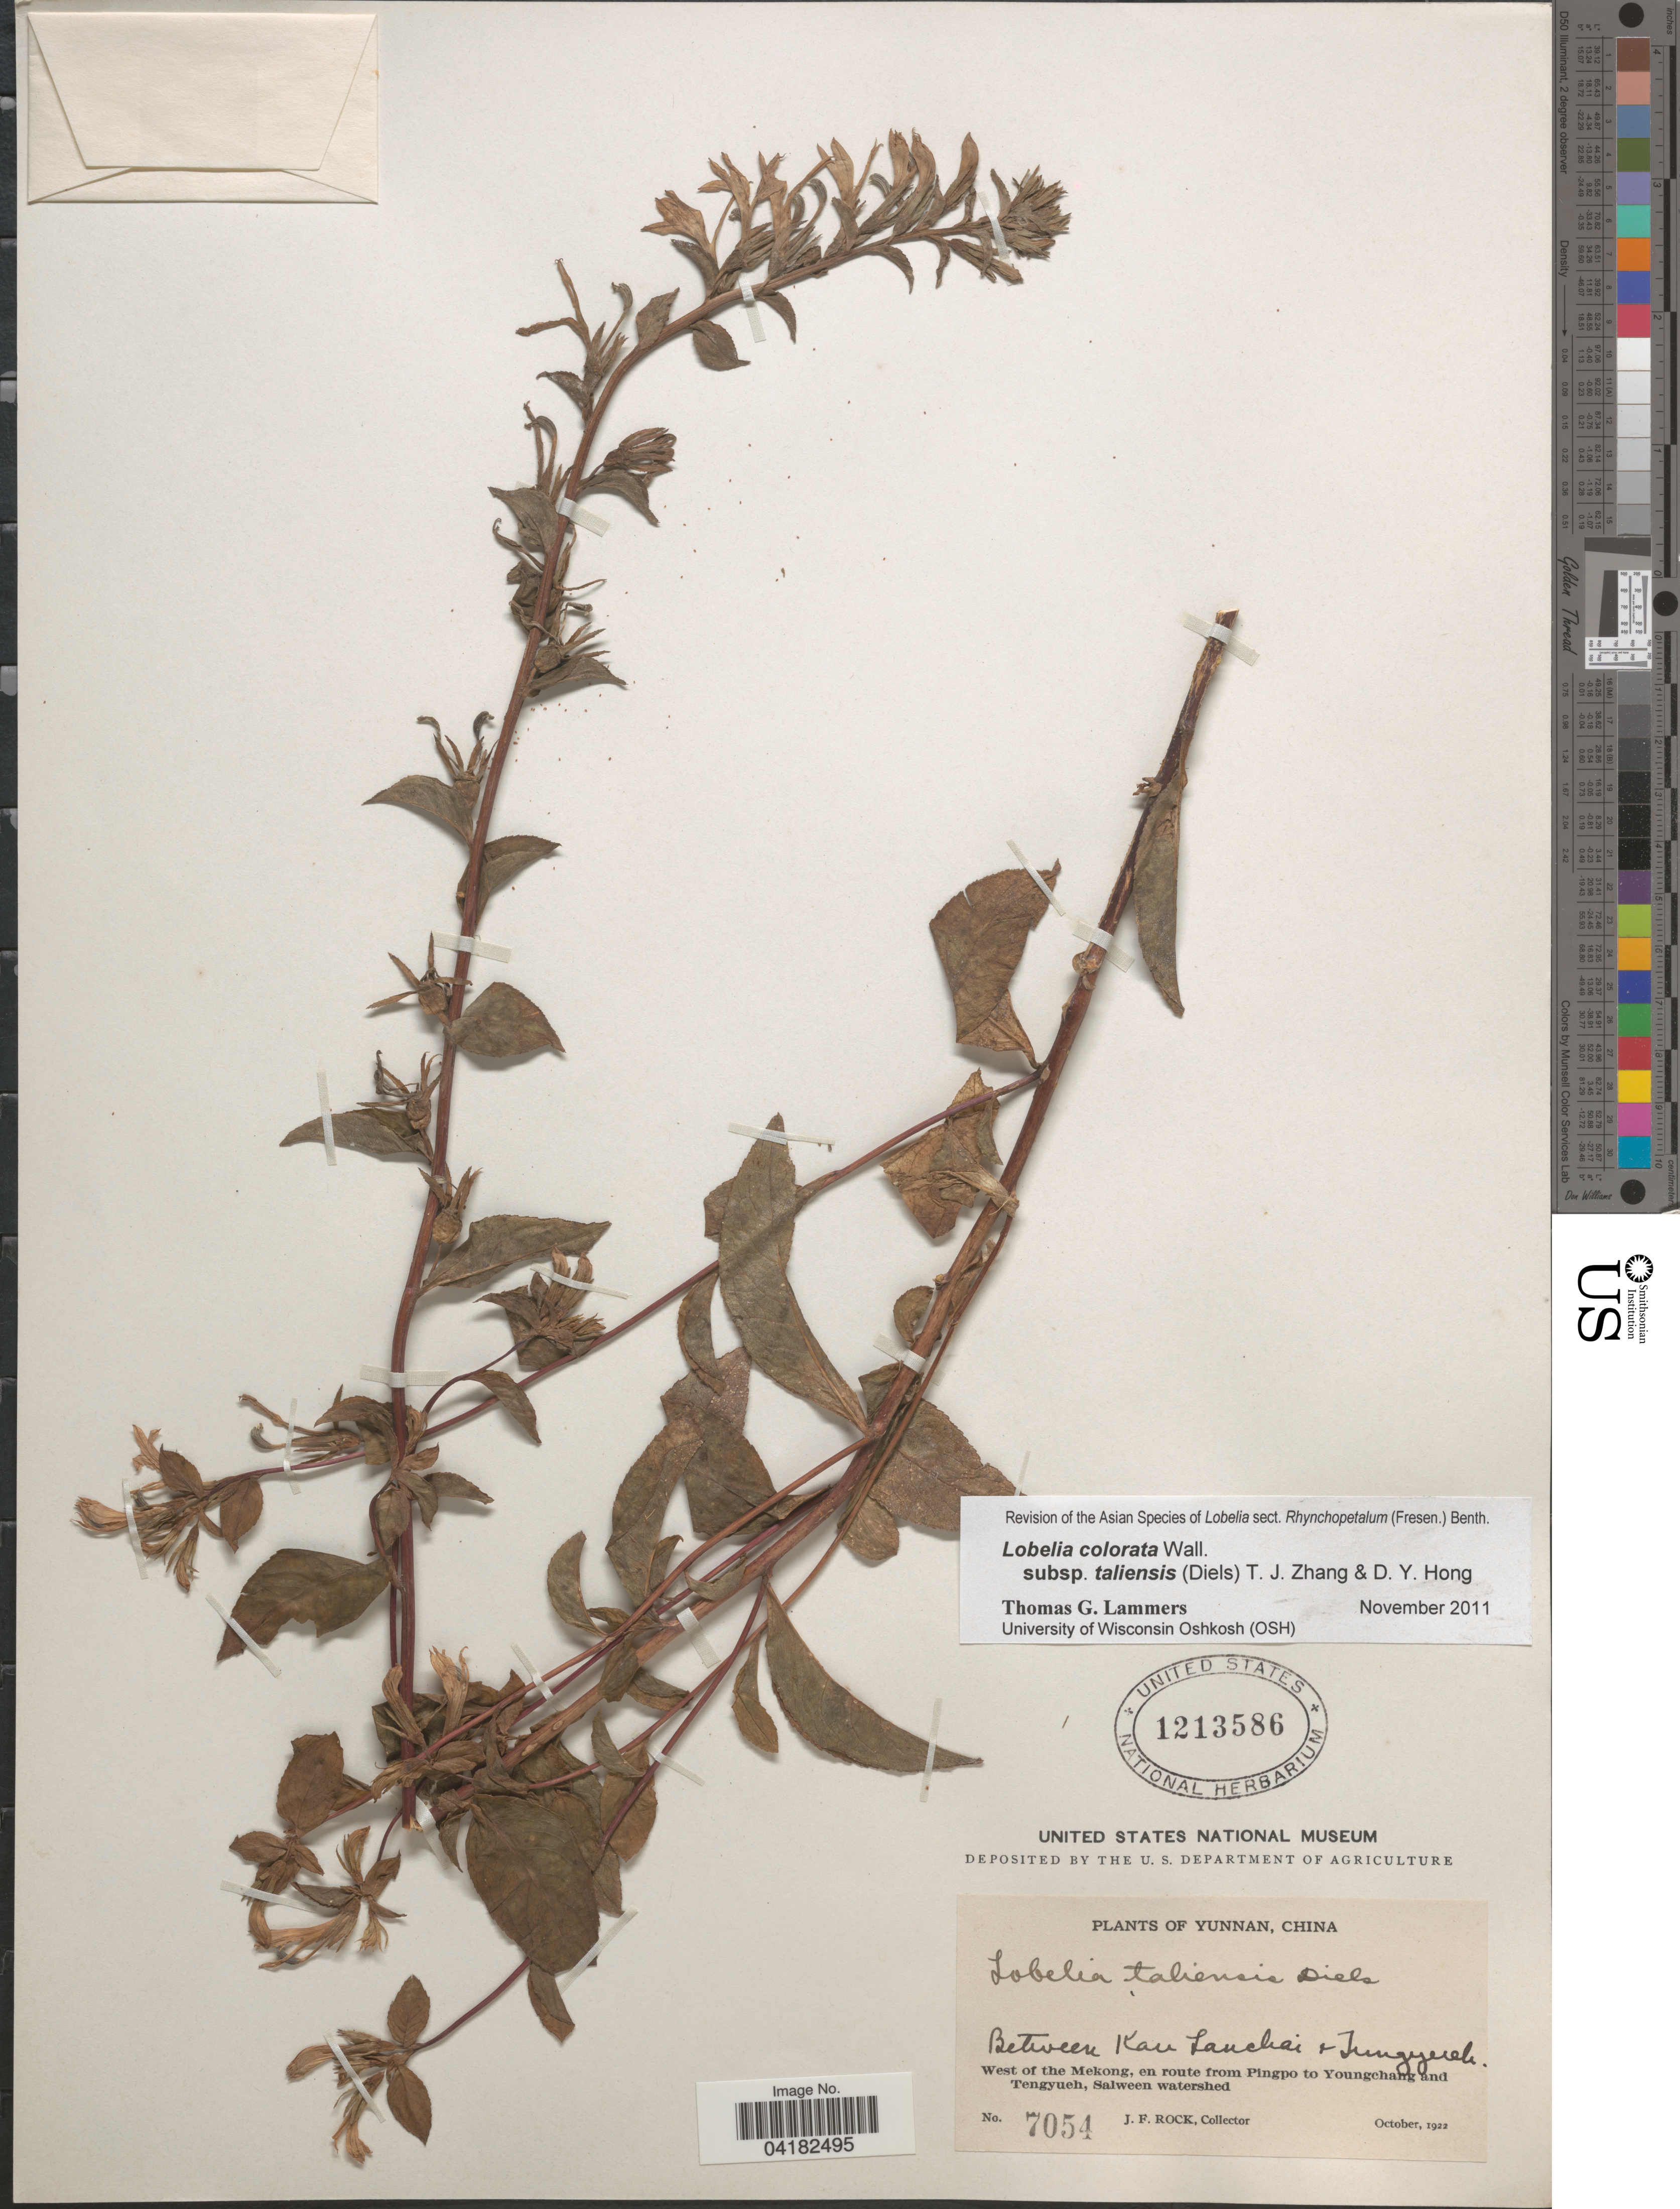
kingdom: Plantae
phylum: Tracheophyta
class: Magnoliopsida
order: Asterales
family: Campanulaceae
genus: Lobelia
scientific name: Lobelia colorata subsp. taliensis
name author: (Diels) T. J. Zhang & D.Y. Hong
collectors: J. Rock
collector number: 7054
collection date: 1922-10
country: China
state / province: Yunnan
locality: Between Kan Lanchai & Tengyueh [interpreted]. West of the Mekong, en route from Pingpo to Youngchang and Tengyueh, Salween watershed.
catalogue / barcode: US 1213586